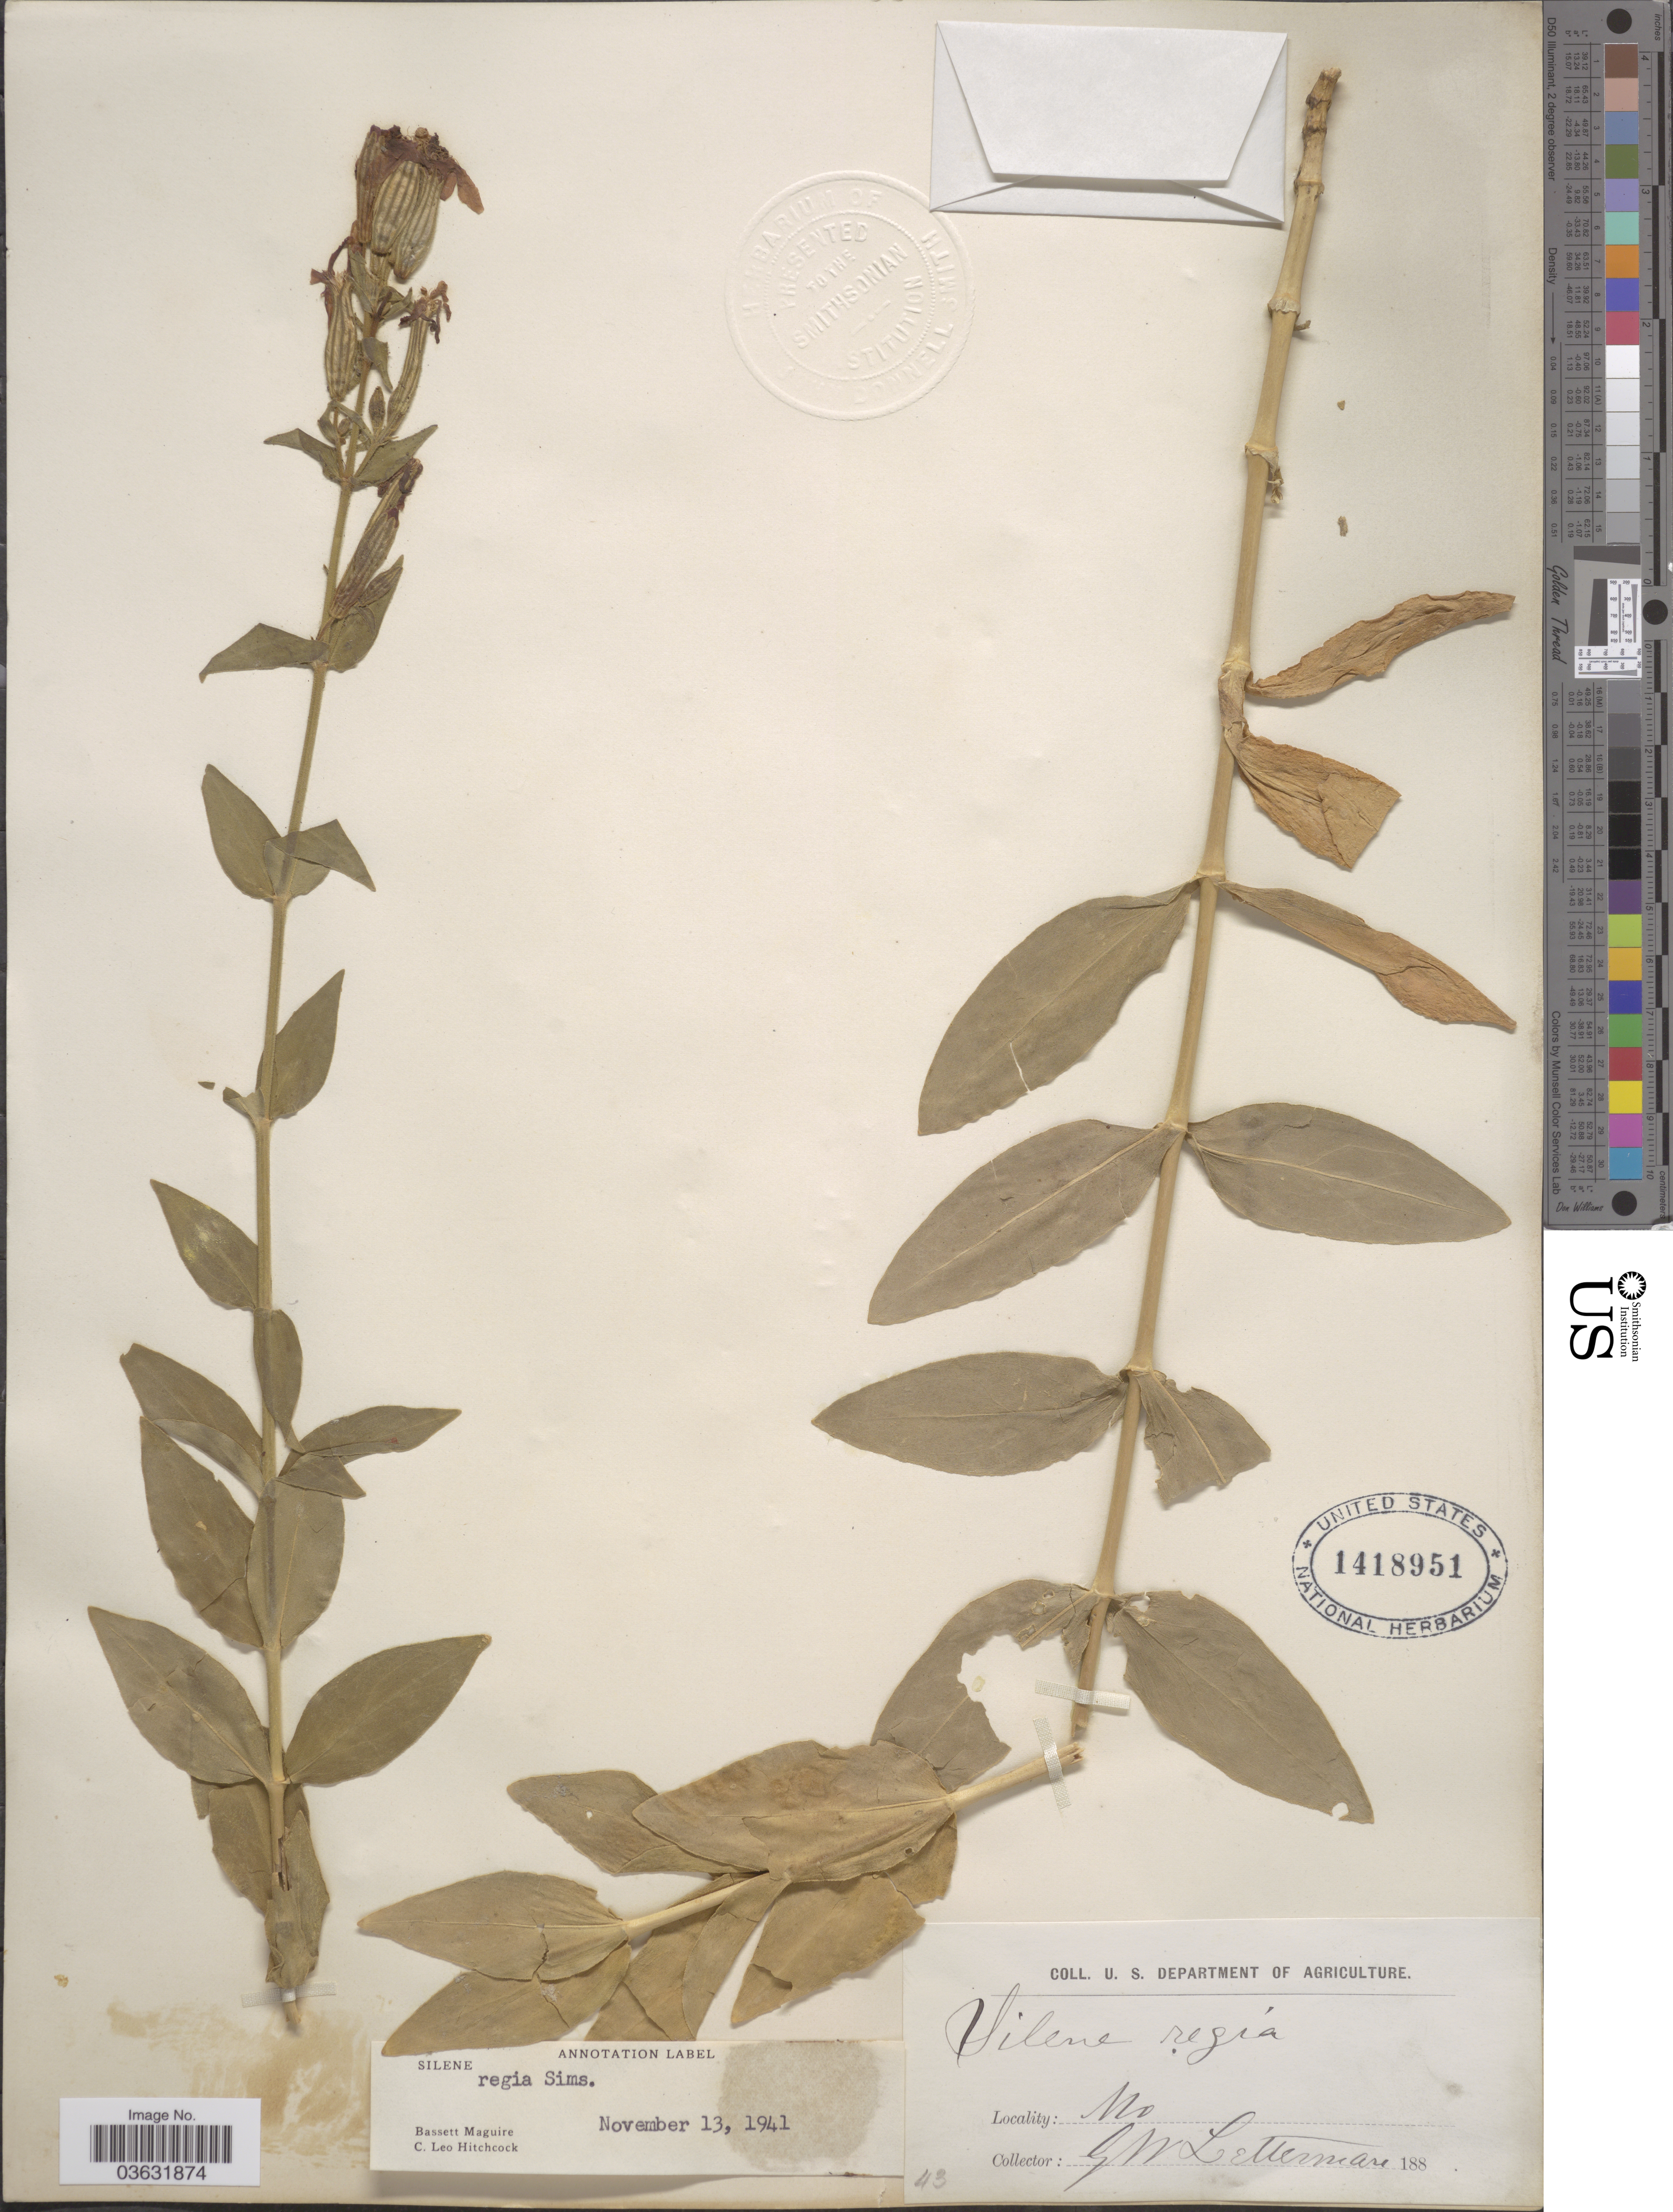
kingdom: Plantae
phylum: Tracheophyta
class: Magnoliopsida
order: Caryophyllales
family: Caryophyllaceae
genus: Silene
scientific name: Silene regia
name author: Sims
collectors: G. W. Letterman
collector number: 43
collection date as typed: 188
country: United States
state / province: Missouri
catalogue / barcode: US 1418951